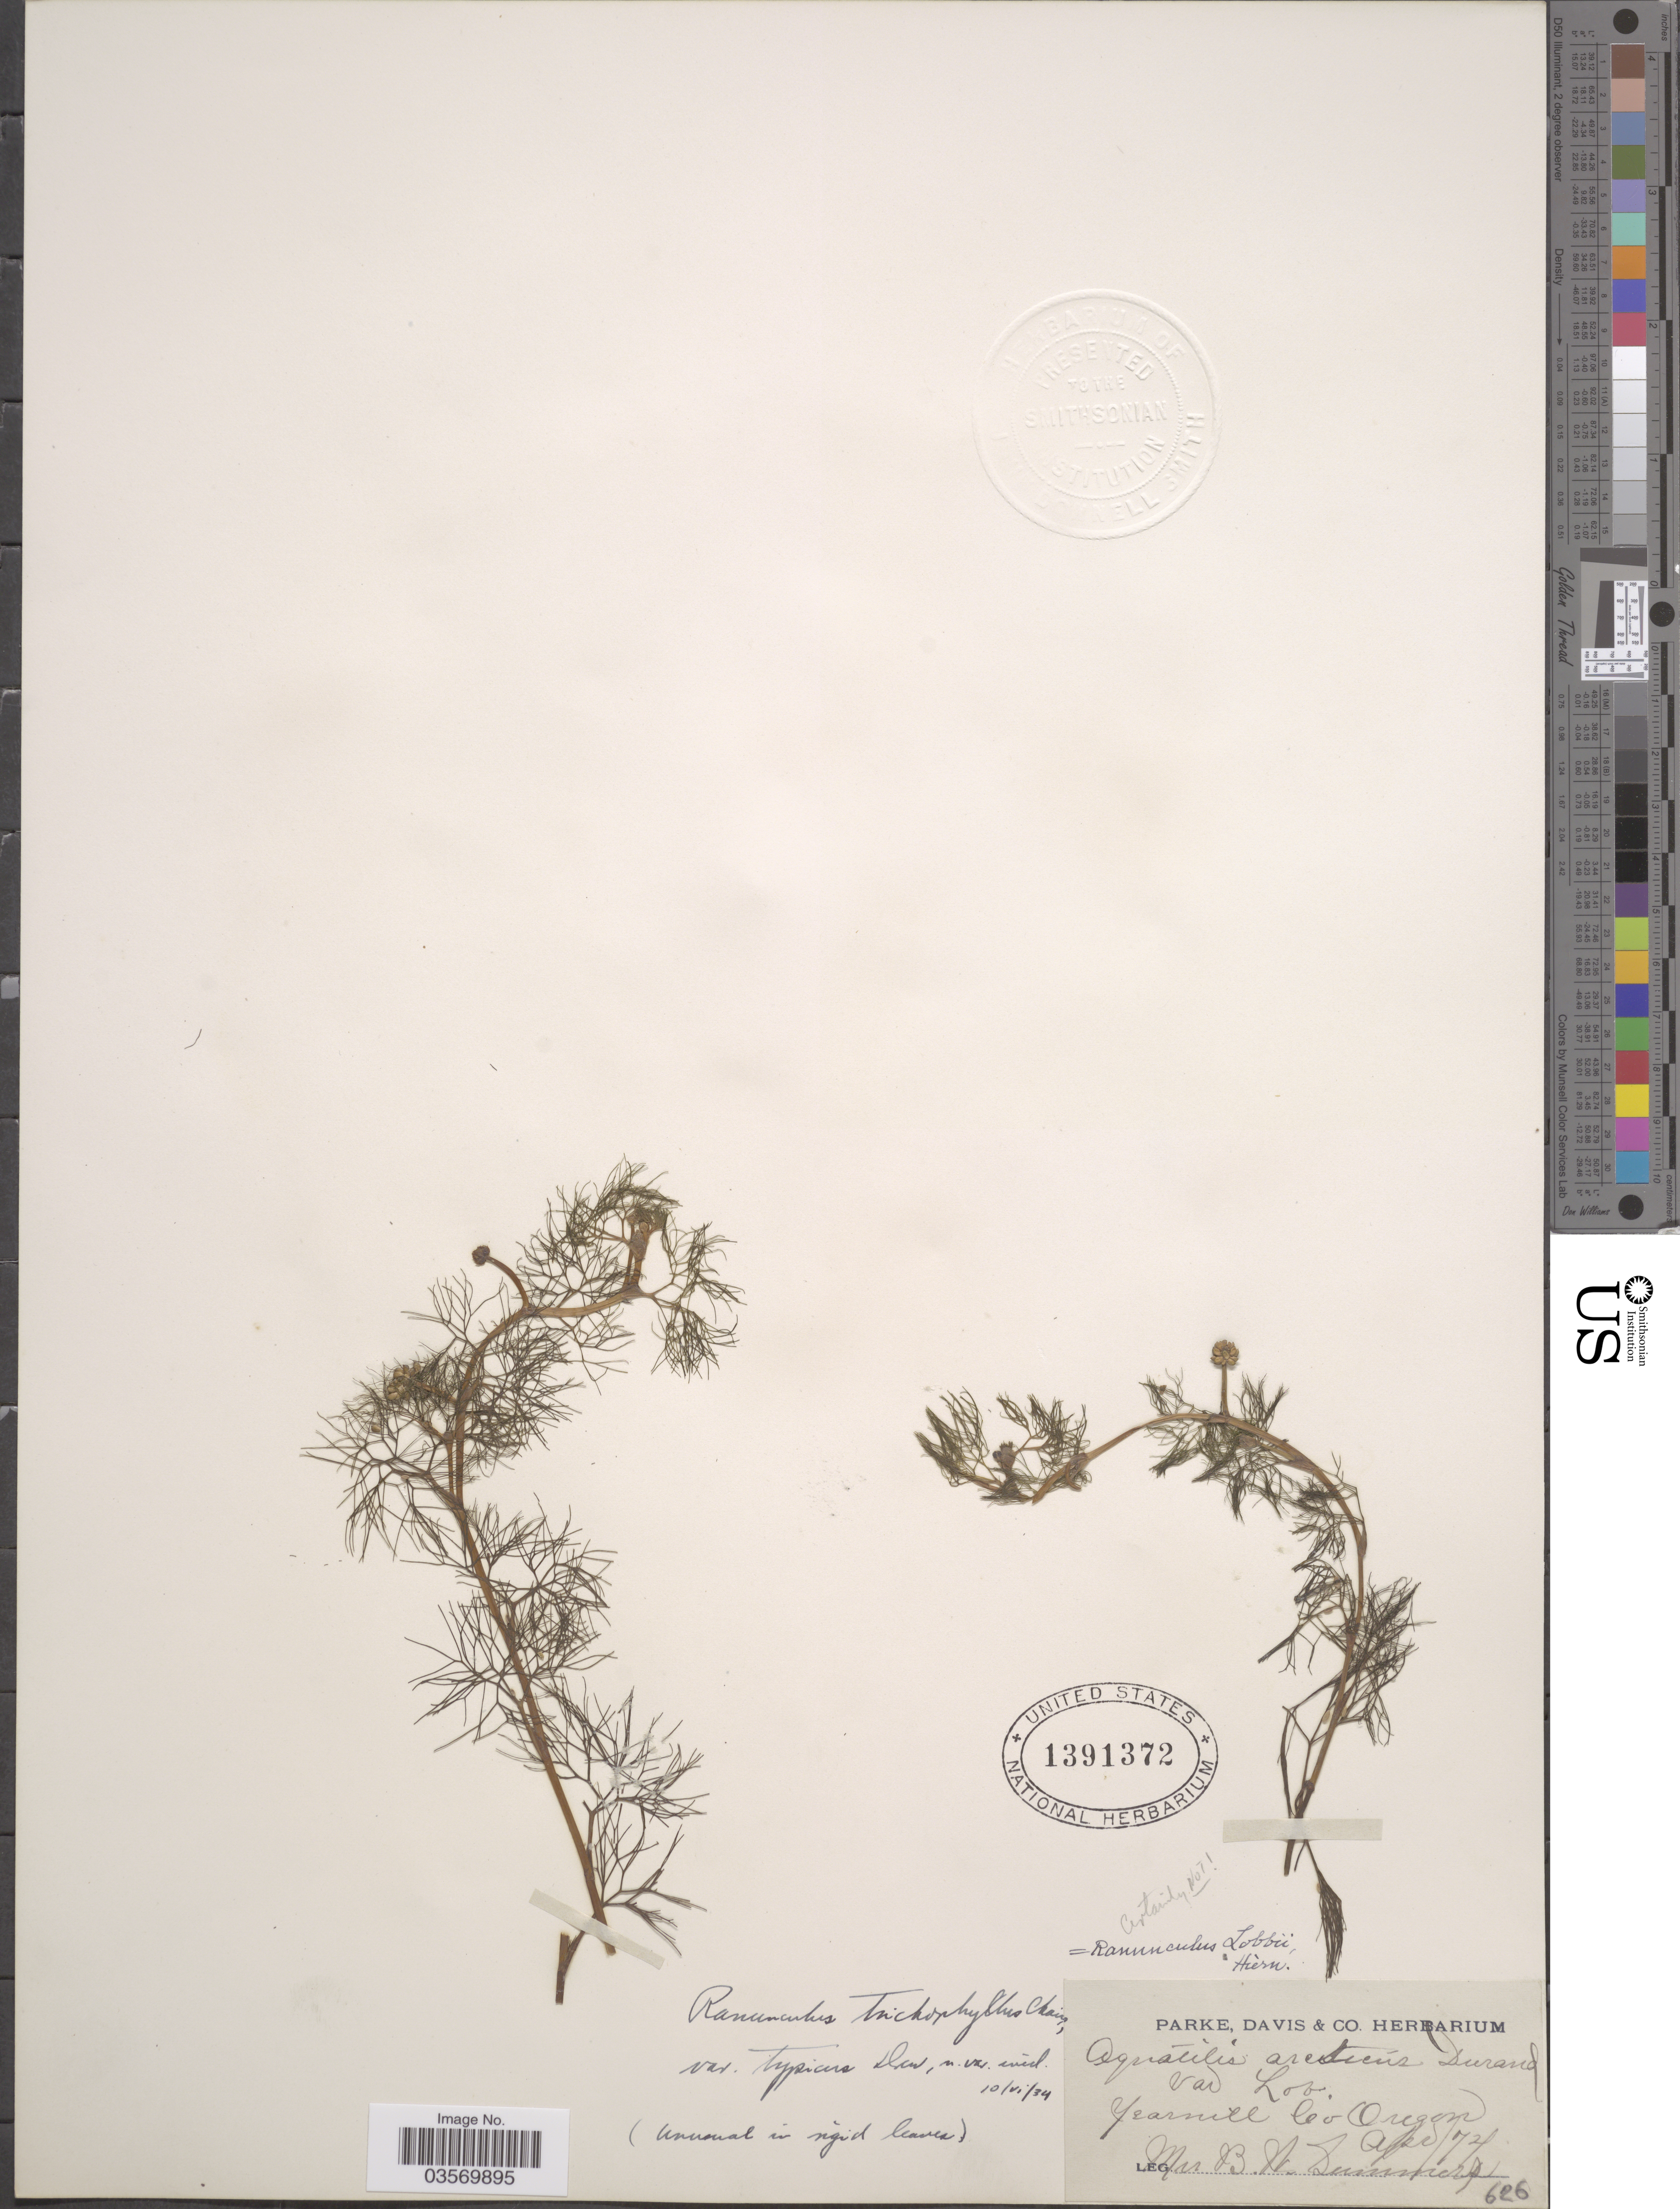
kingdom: Plantae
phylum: Tracheophyta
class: Magnoliopsida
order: Ranunculales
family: Ranunculaceae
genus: Ranunculus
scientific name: Ranunculus trichophyllus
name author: Chaix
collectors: B. Summers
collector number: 626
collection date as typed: Transcribed d/m/y: /4/72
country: United States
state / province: Oregon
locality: Yearnill [interpreted] Co.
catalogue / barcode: US 1391372